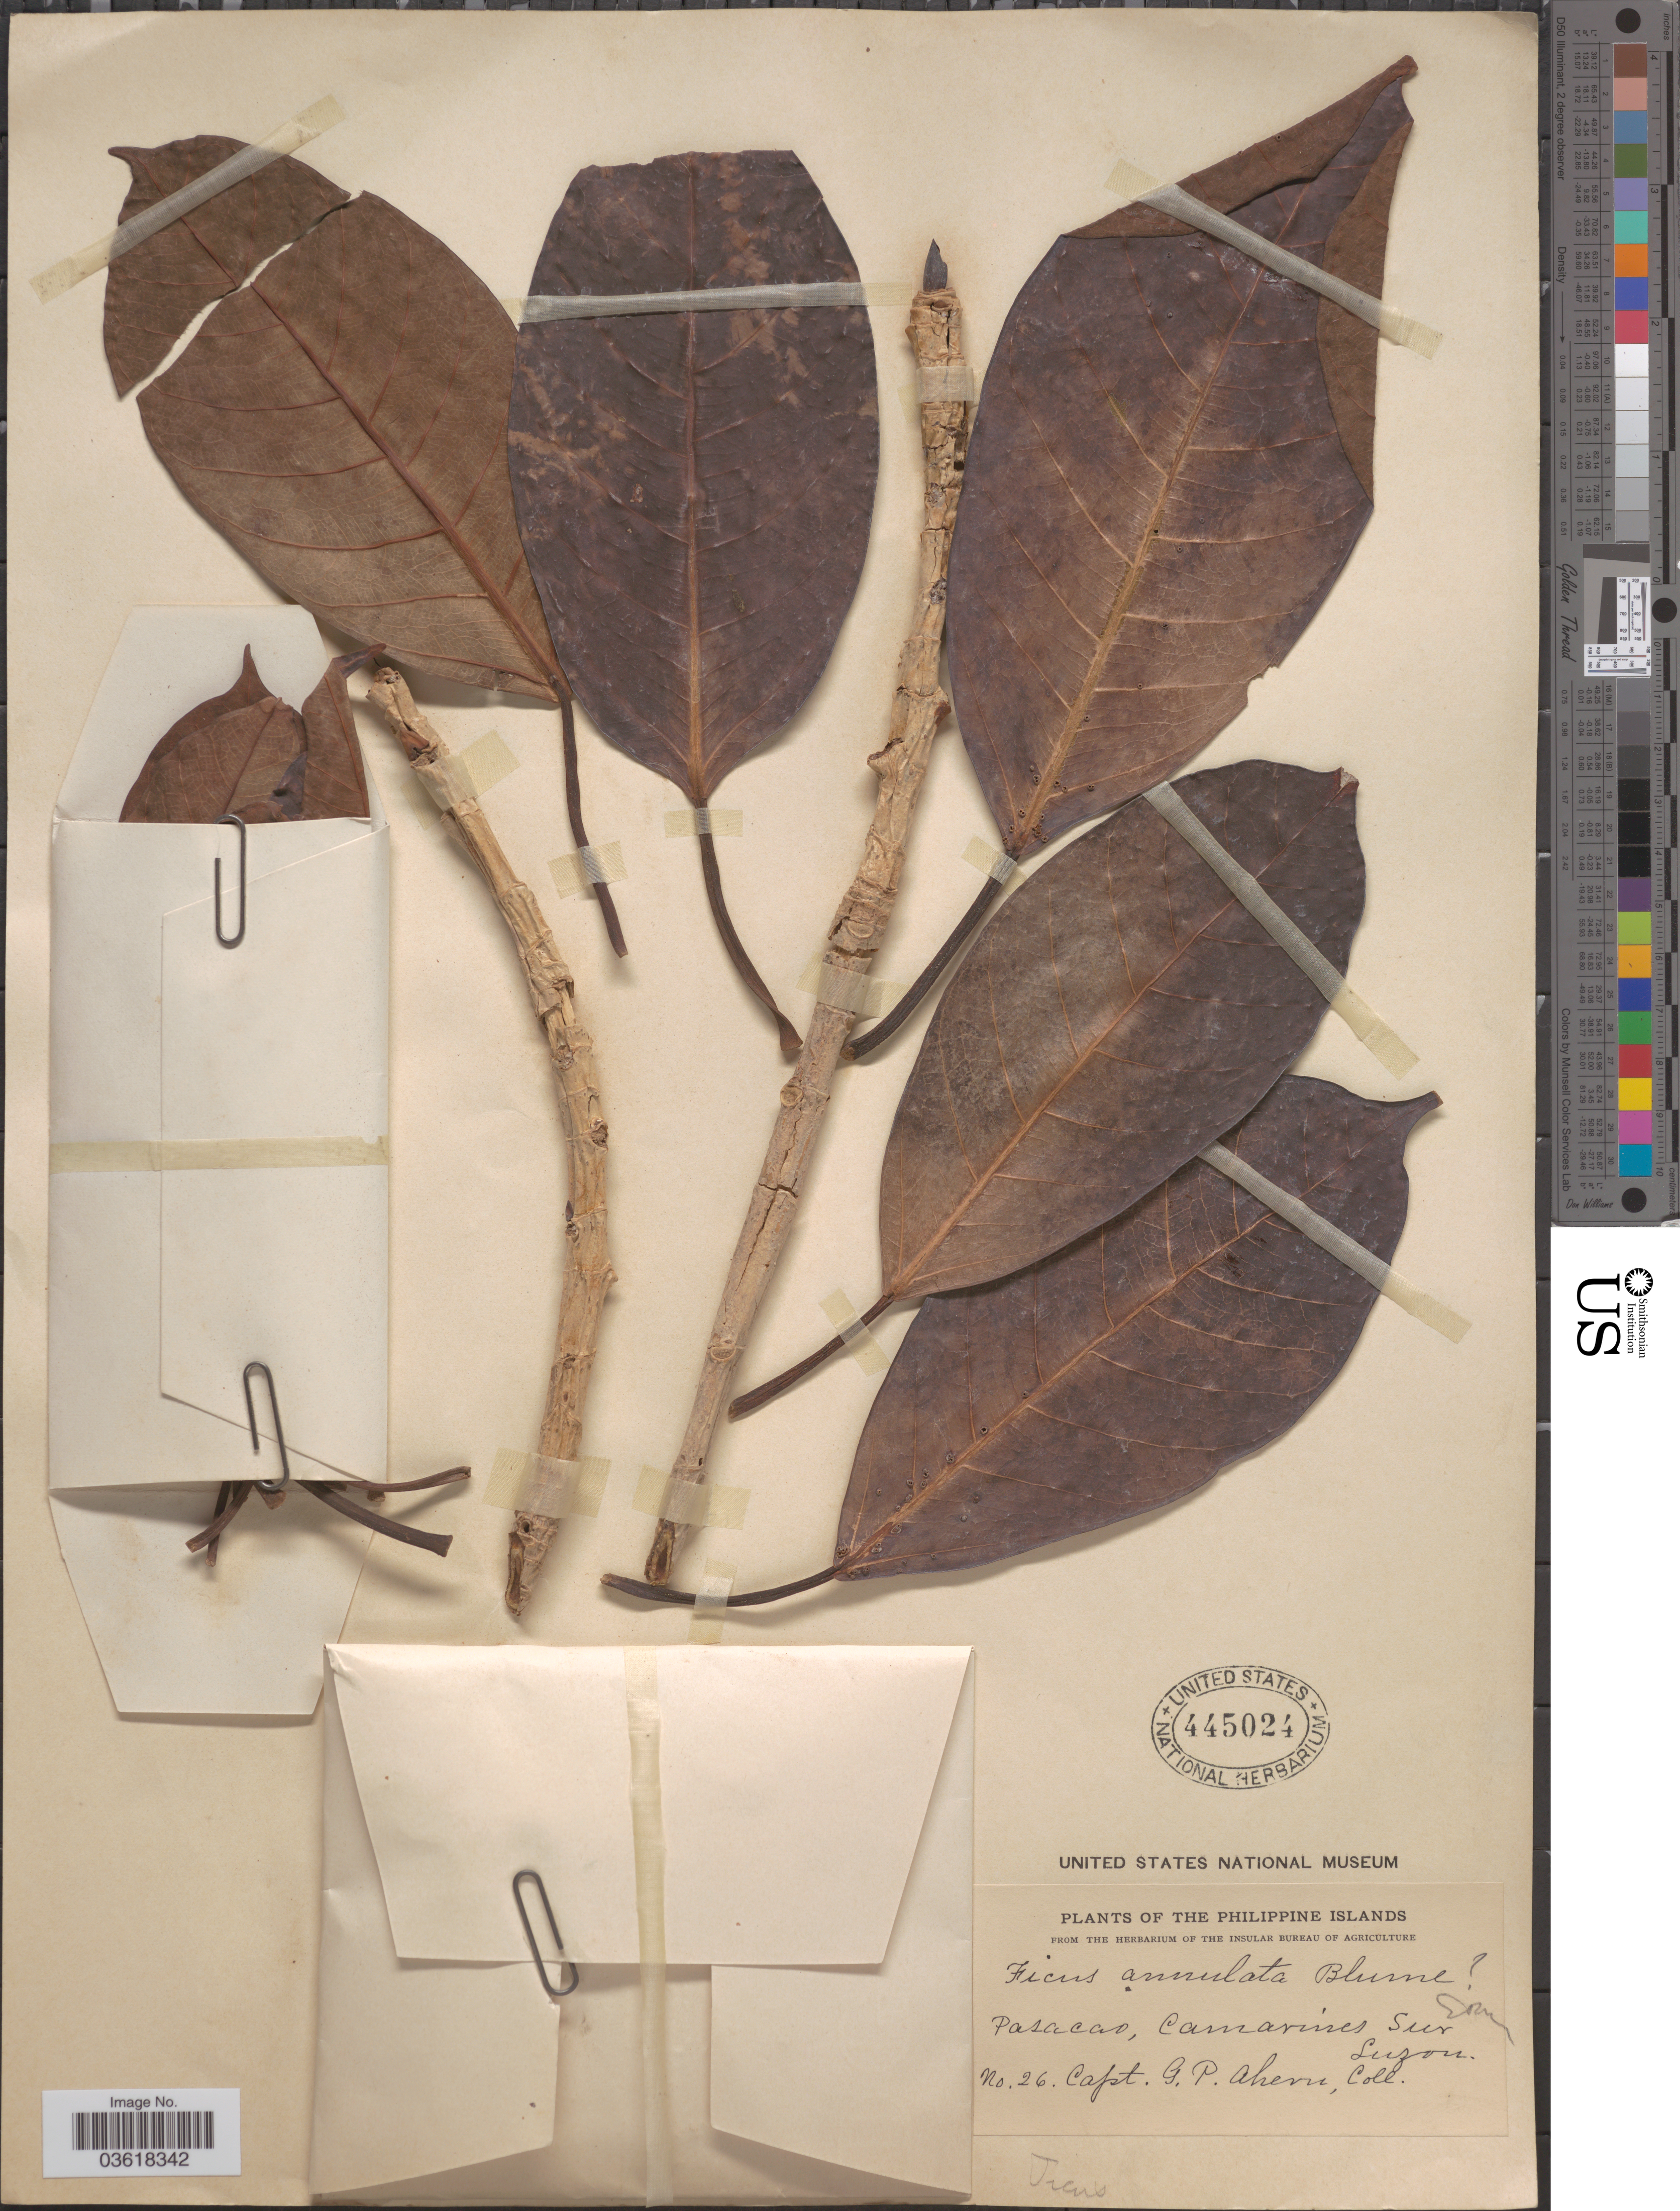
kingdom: Plantae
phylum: Tracheophyta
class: Magnoliopsida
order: Rosales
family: Moraceae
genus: Ficus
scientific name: Ficus annulata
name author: Blume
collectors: G. Ahern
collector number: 26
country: Philippines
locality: Pasacao, Camarines Sur, Luzon.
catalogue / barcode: US 445024